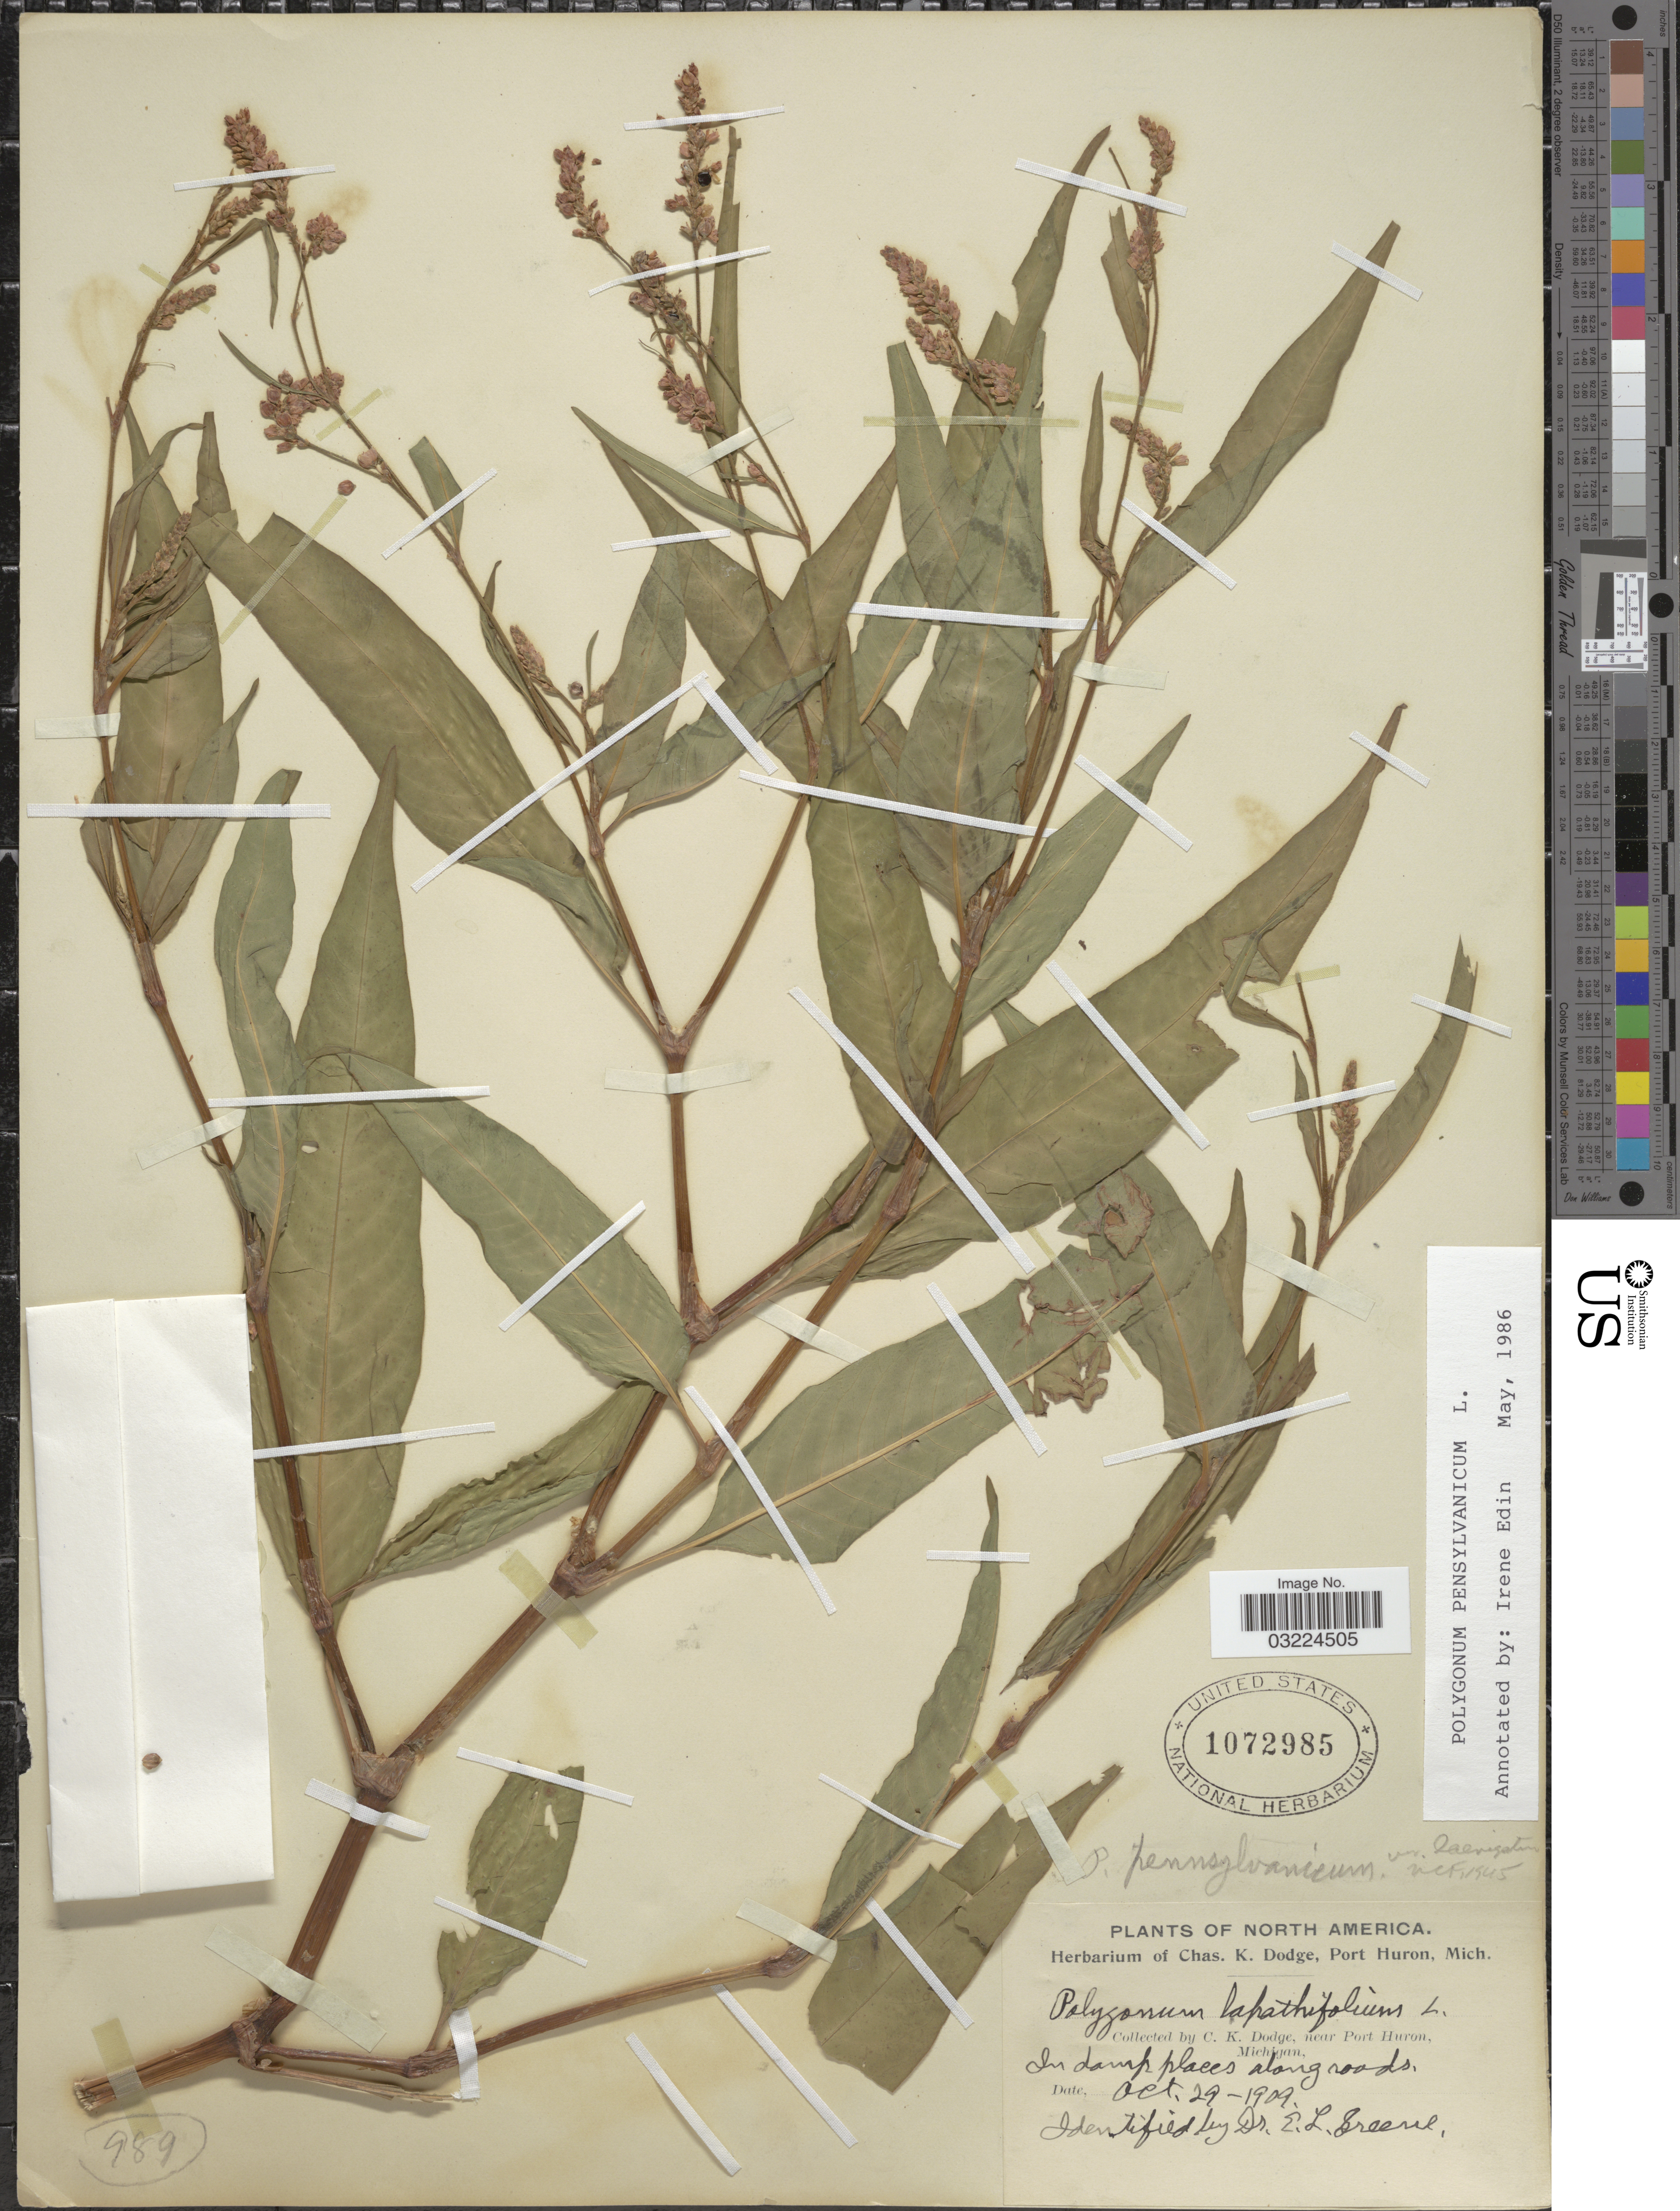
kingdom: Plantae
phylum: Tracheophyta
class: Magnoliopsida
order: Caryophyllales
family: Polygonaceae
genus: Persicaria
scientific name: Persicaria pensylvanica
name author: (L.) M. Gómez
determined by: Atha, D. E.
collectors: C. K. Dodge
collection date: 1909-10-29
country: United States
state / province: Michigan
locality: Near Port Huron, Michigan. In damp places along roads.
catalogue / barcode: US 1072985